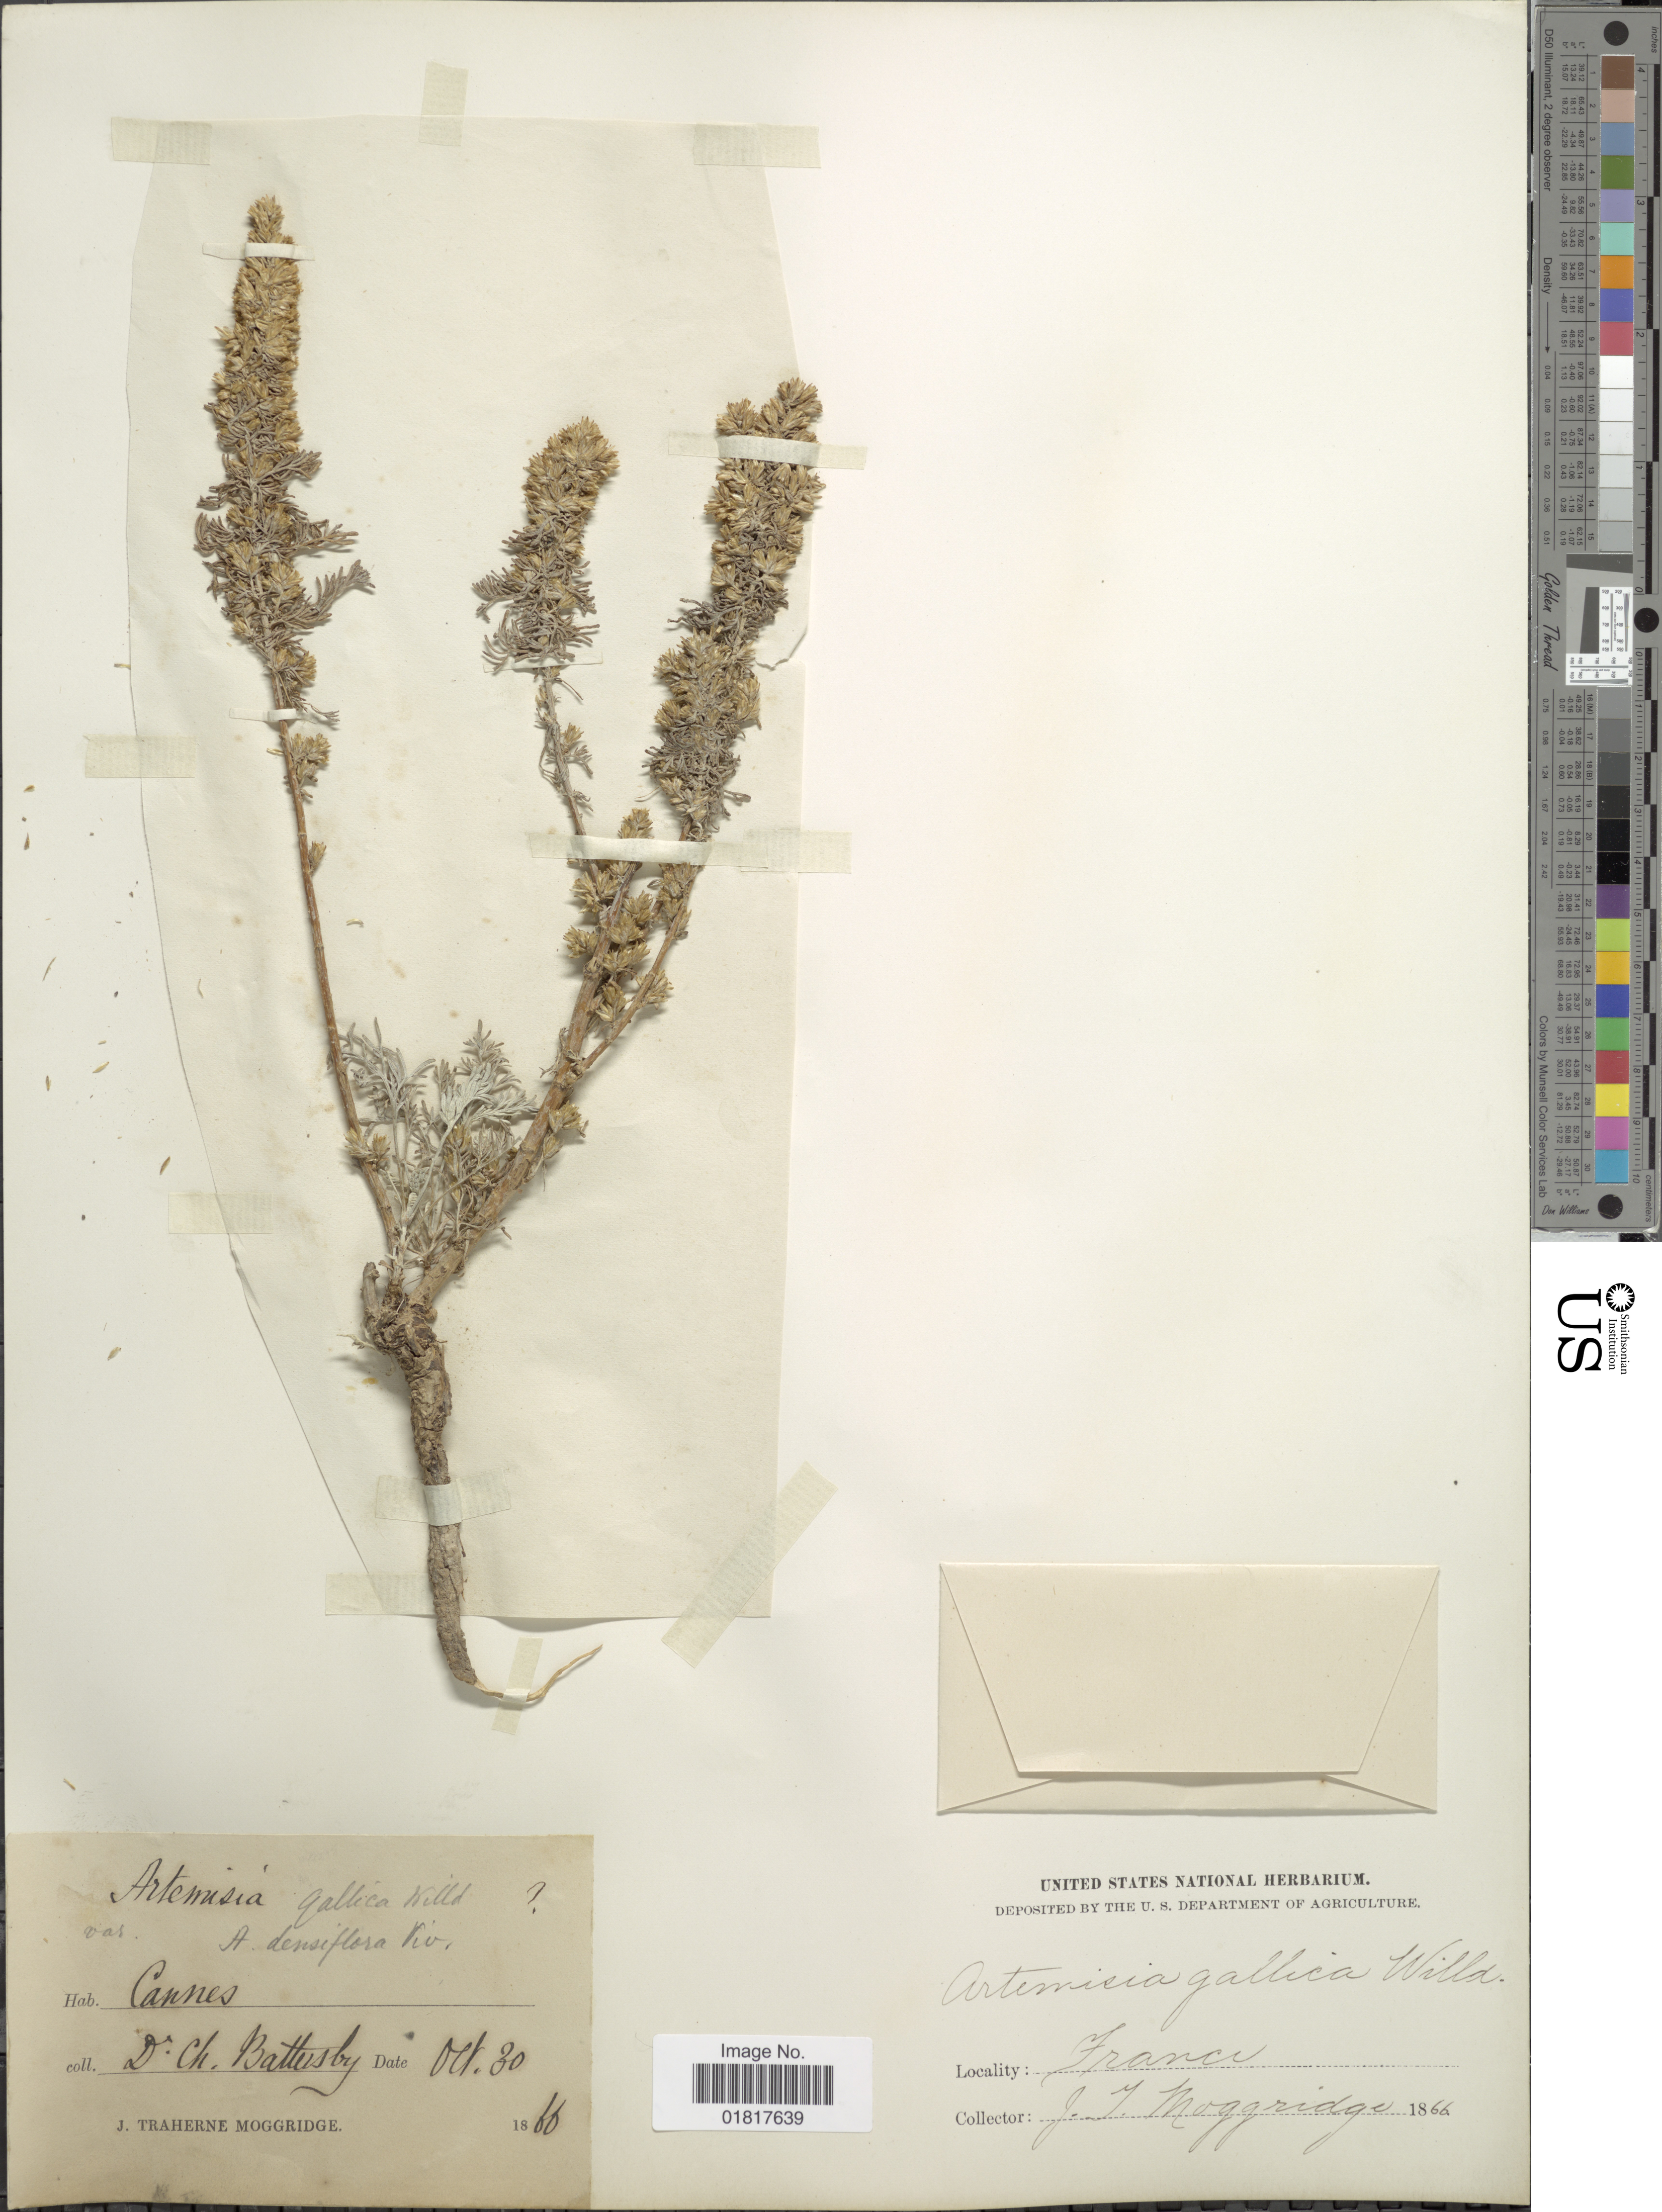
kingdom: Plantae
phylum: Tracheophyta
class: Magnoliopsida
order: Asterales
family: Asteraceae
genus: Artemisia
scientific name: Artemisia gallica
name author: Willd.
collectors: J. T. Moggridge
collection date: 1866-10-30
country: France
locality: Cannes